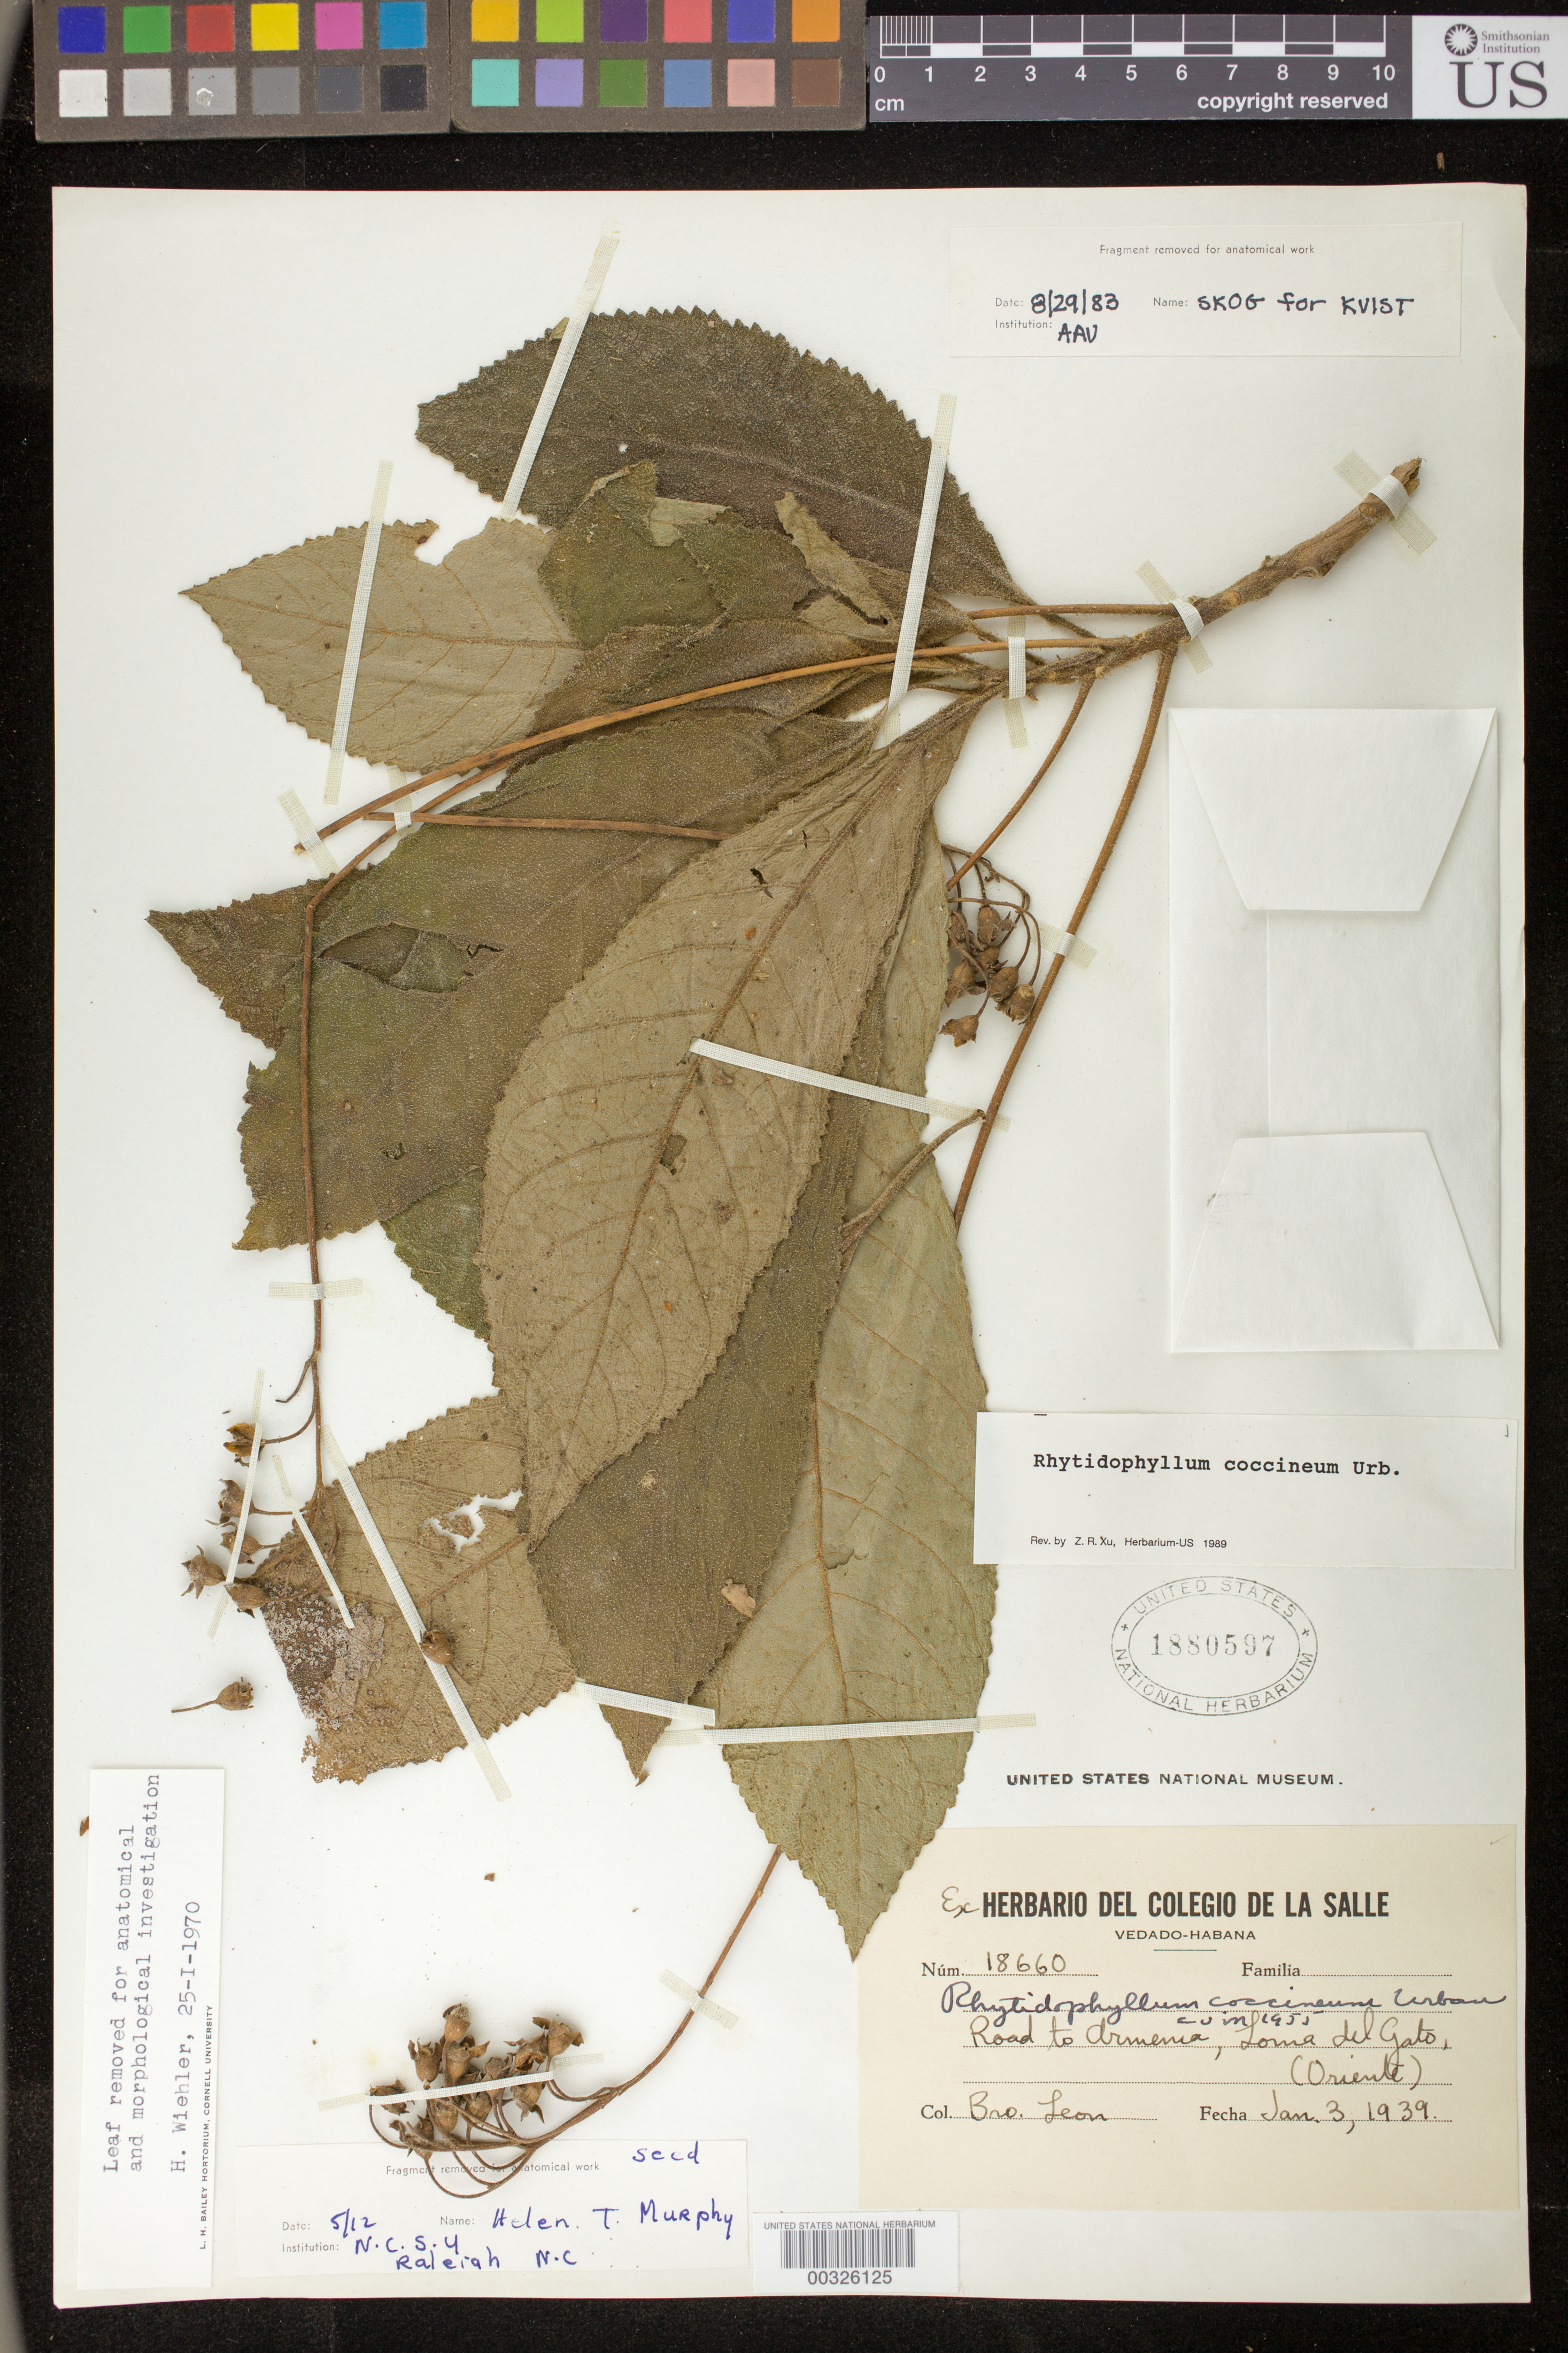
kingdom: Plantae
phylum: Tracheophyta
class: Magnoliopsida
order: Lamiales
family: Gesneriaceae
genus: Rhytidophyllum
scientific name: Rhytidophyllum coccineum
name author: Urb.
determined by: Skog, Laurence E.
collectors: F. Leon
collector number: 18660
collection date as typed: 03 Jan 1939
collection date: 1939-01-03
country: Cuba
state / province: Oriente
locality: Road to Armenia, Loma del Gato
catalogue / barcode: US 1880597